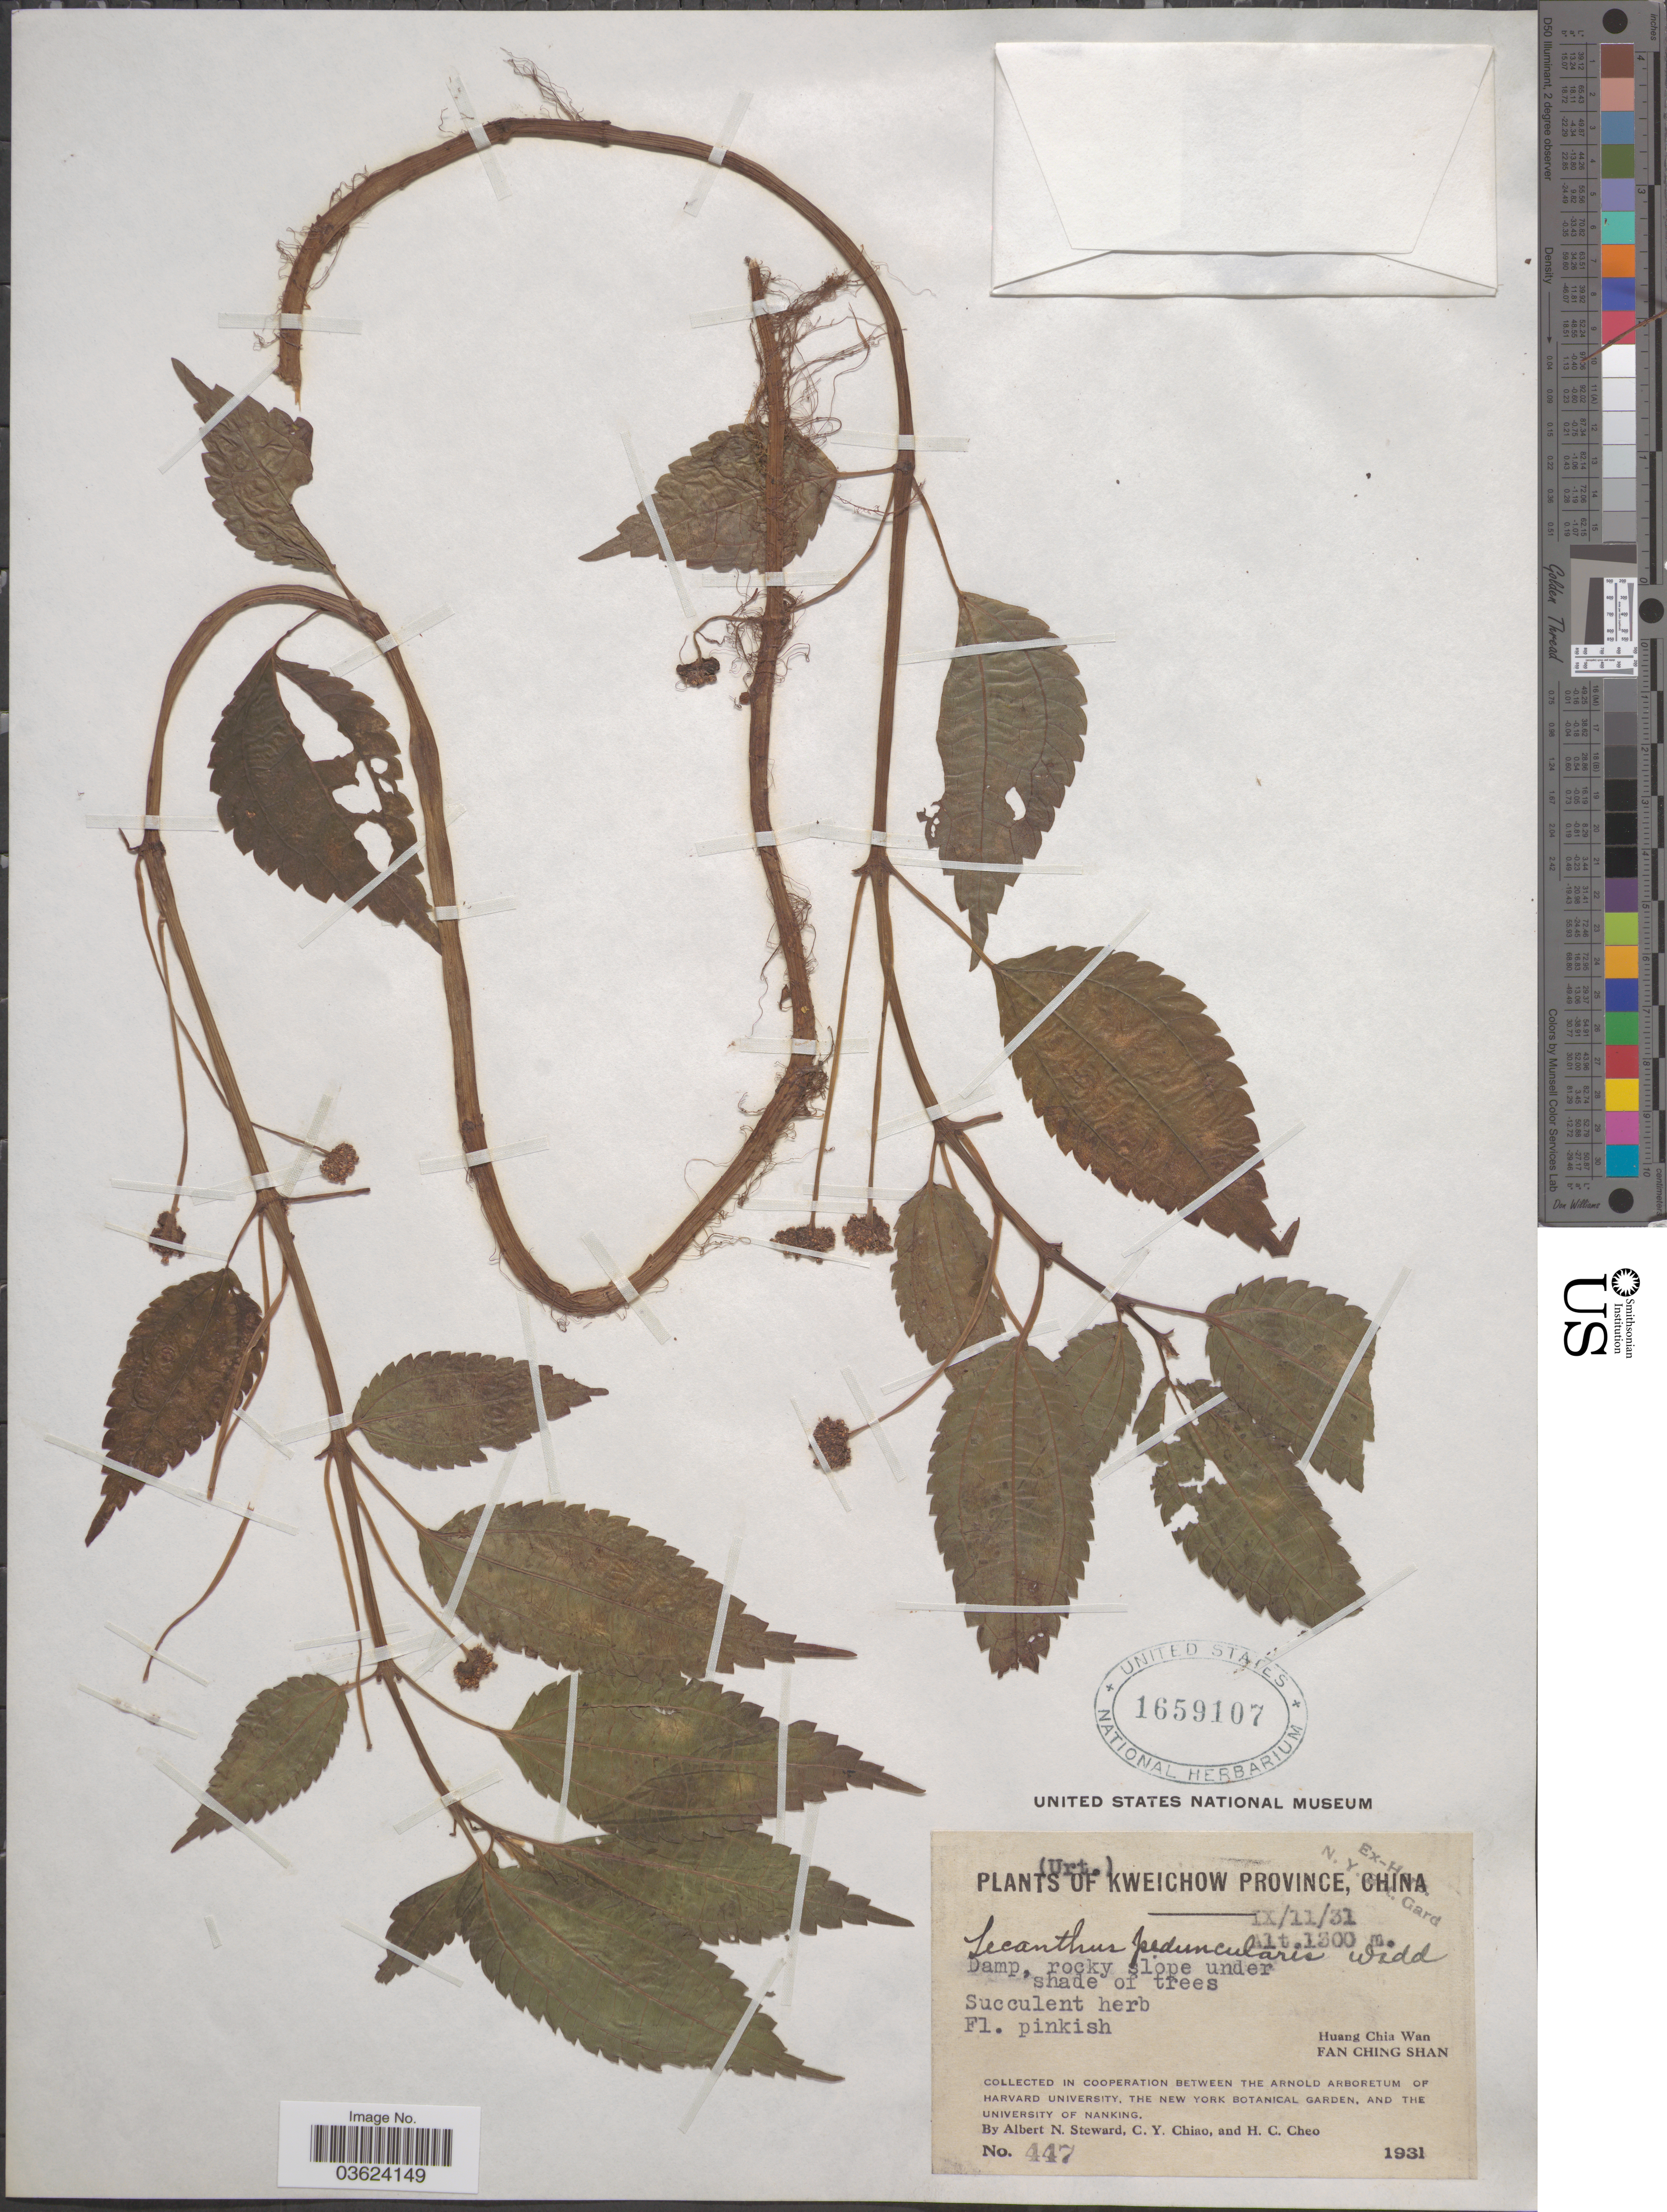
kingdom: Plantae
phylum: Tracheophyta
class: Magnoliopsida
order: Rosales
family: Urticaceae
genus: Lecanthus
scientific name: Lecanthus peduncularis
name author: (Wall. ex Royle) Wedd.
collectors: A. N. Steward, C. Y. Chiao & H. Cheo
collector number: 447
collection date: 1931-09-11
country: China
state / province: Guizhou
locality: Kweichow Province. Huang Chia Wan. Fan Ching Shan.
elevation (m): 1300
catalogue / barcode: US 1659107